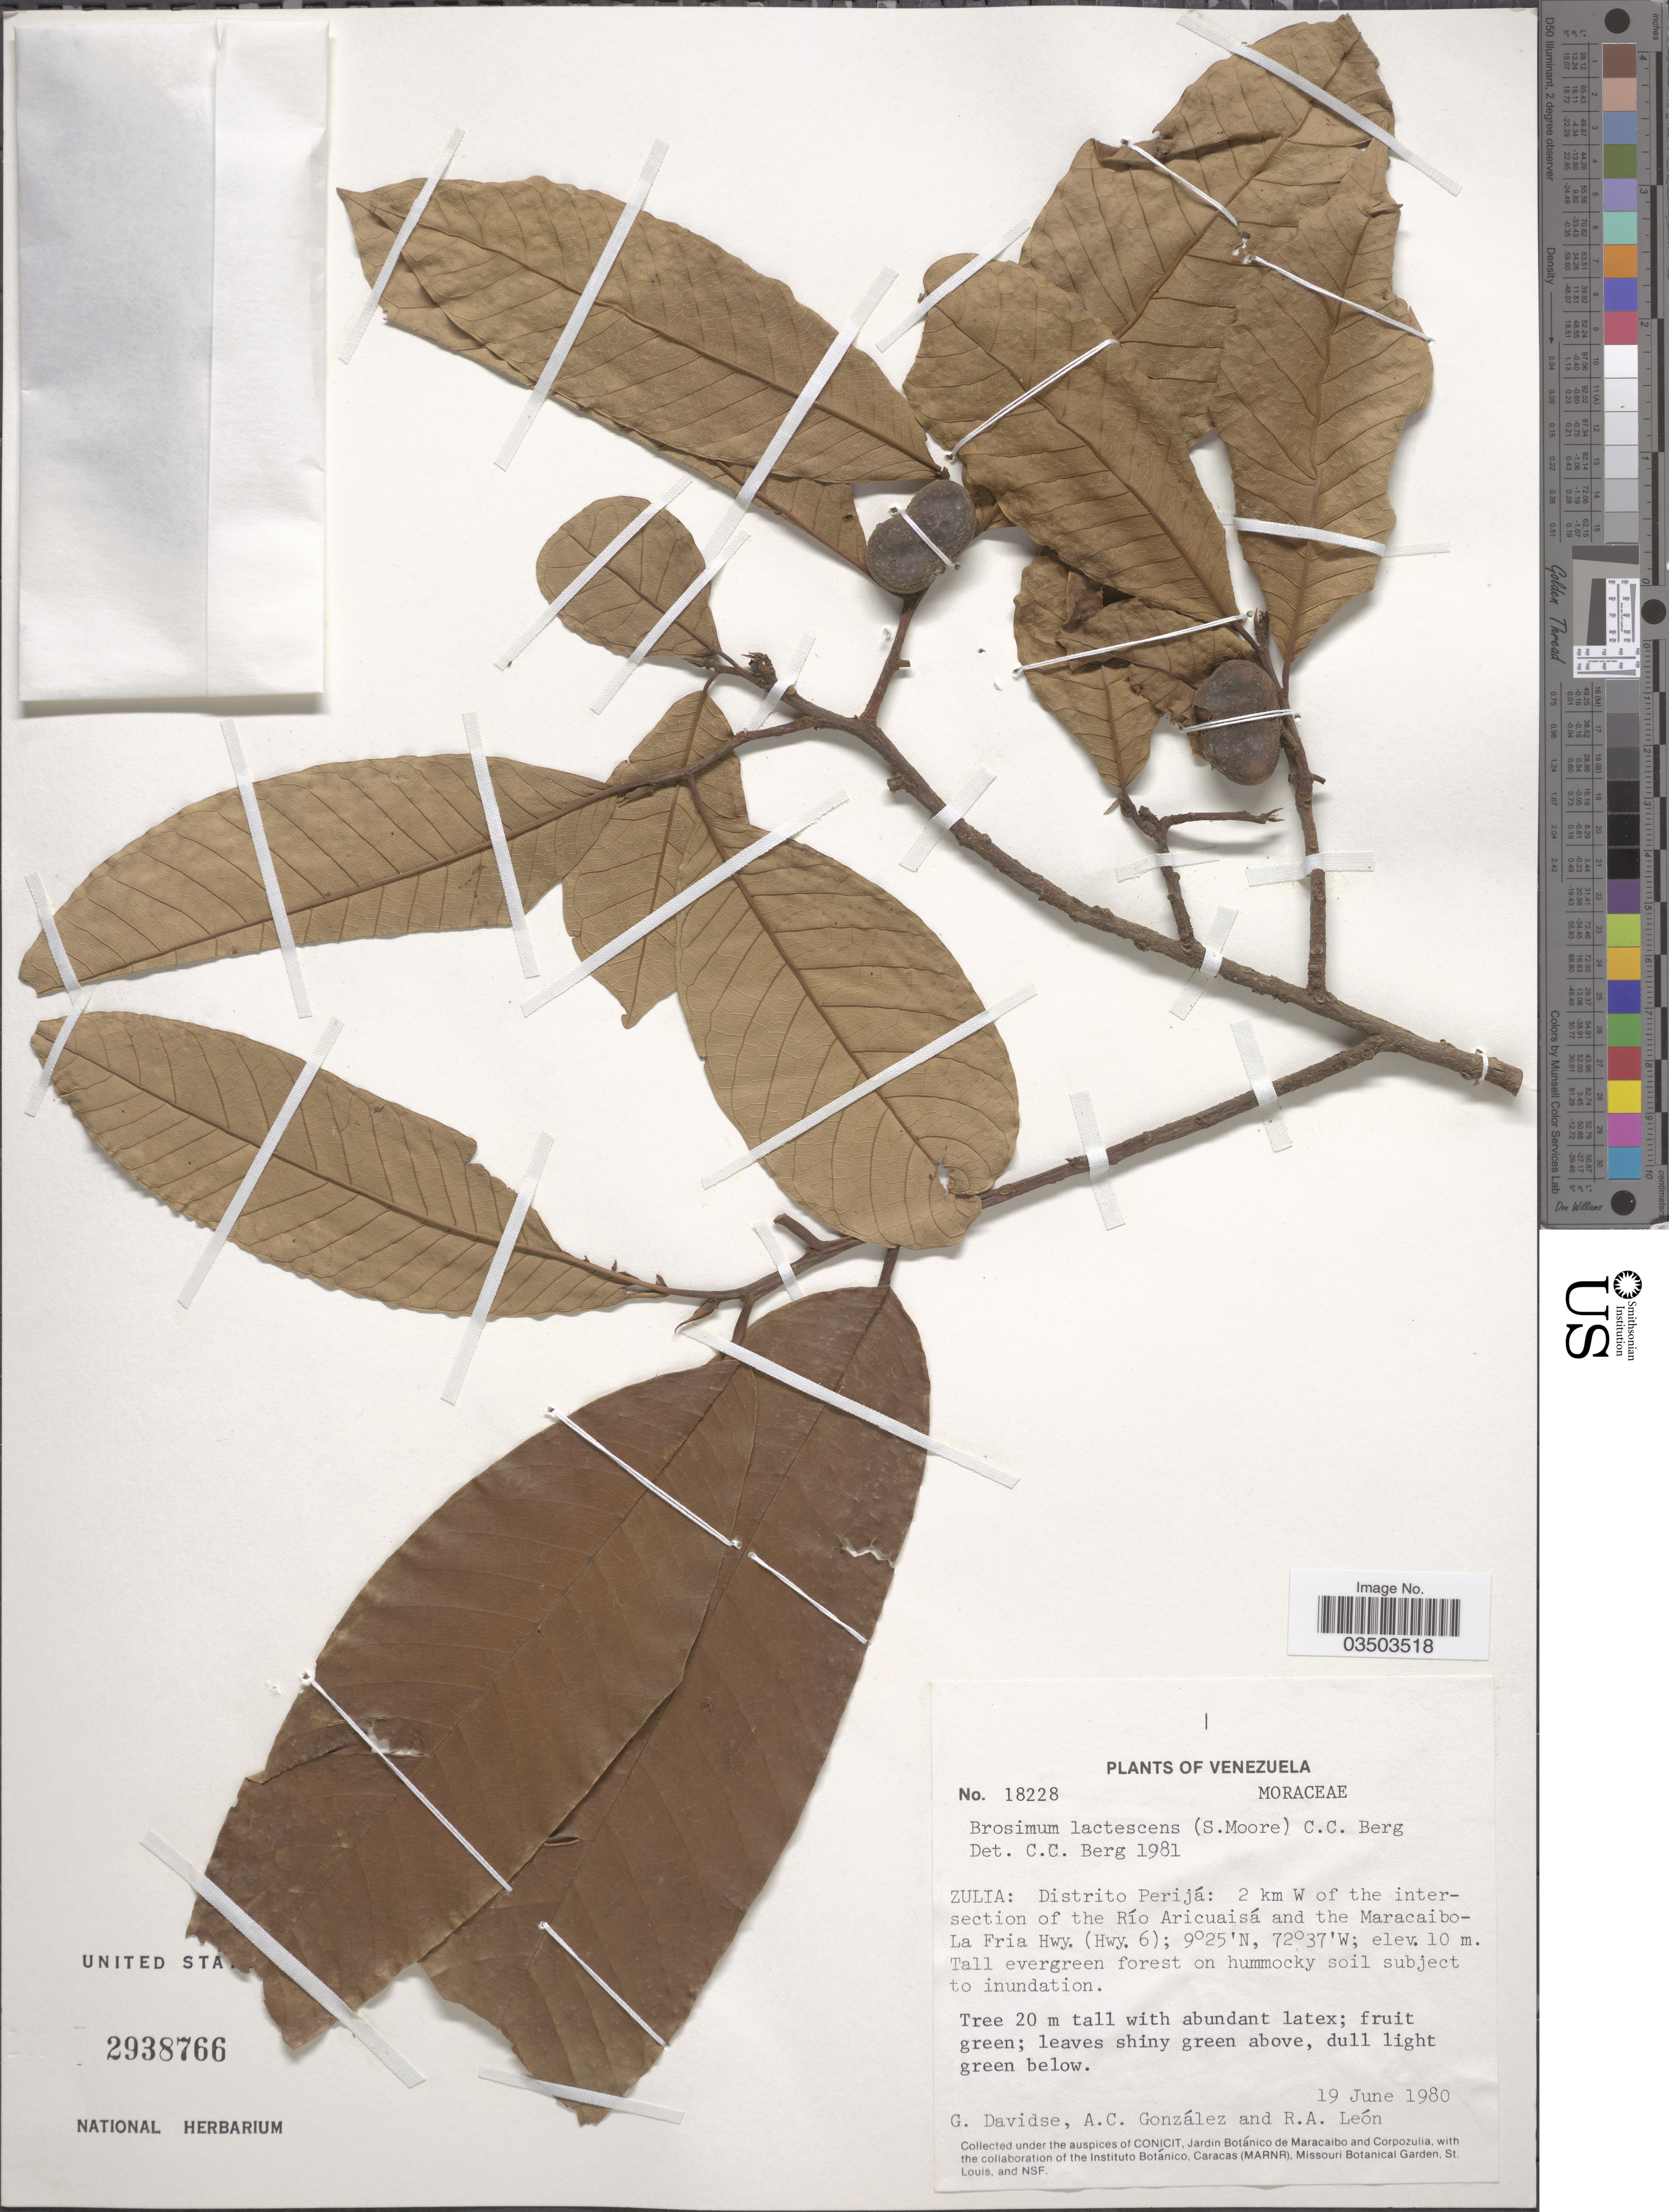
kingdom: Plantae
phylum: Tracheophyta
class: Magnoliopsida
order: Rosales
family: Moraceae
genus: Brosimum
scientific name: Brosimum lactescens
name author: (S. Moore) C.C. Berg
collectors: G. Davidse, A. C. González & R. A. León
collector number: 18228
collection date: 1980-06-19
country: Venezuela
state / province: Zulia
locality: Distrito Perijá: 2 km W of the intersection of the Río Aricuaisá and the Maracaibo-La Fria Hwy. (Hwy. 6).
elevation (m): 10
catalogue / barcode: US 2938766